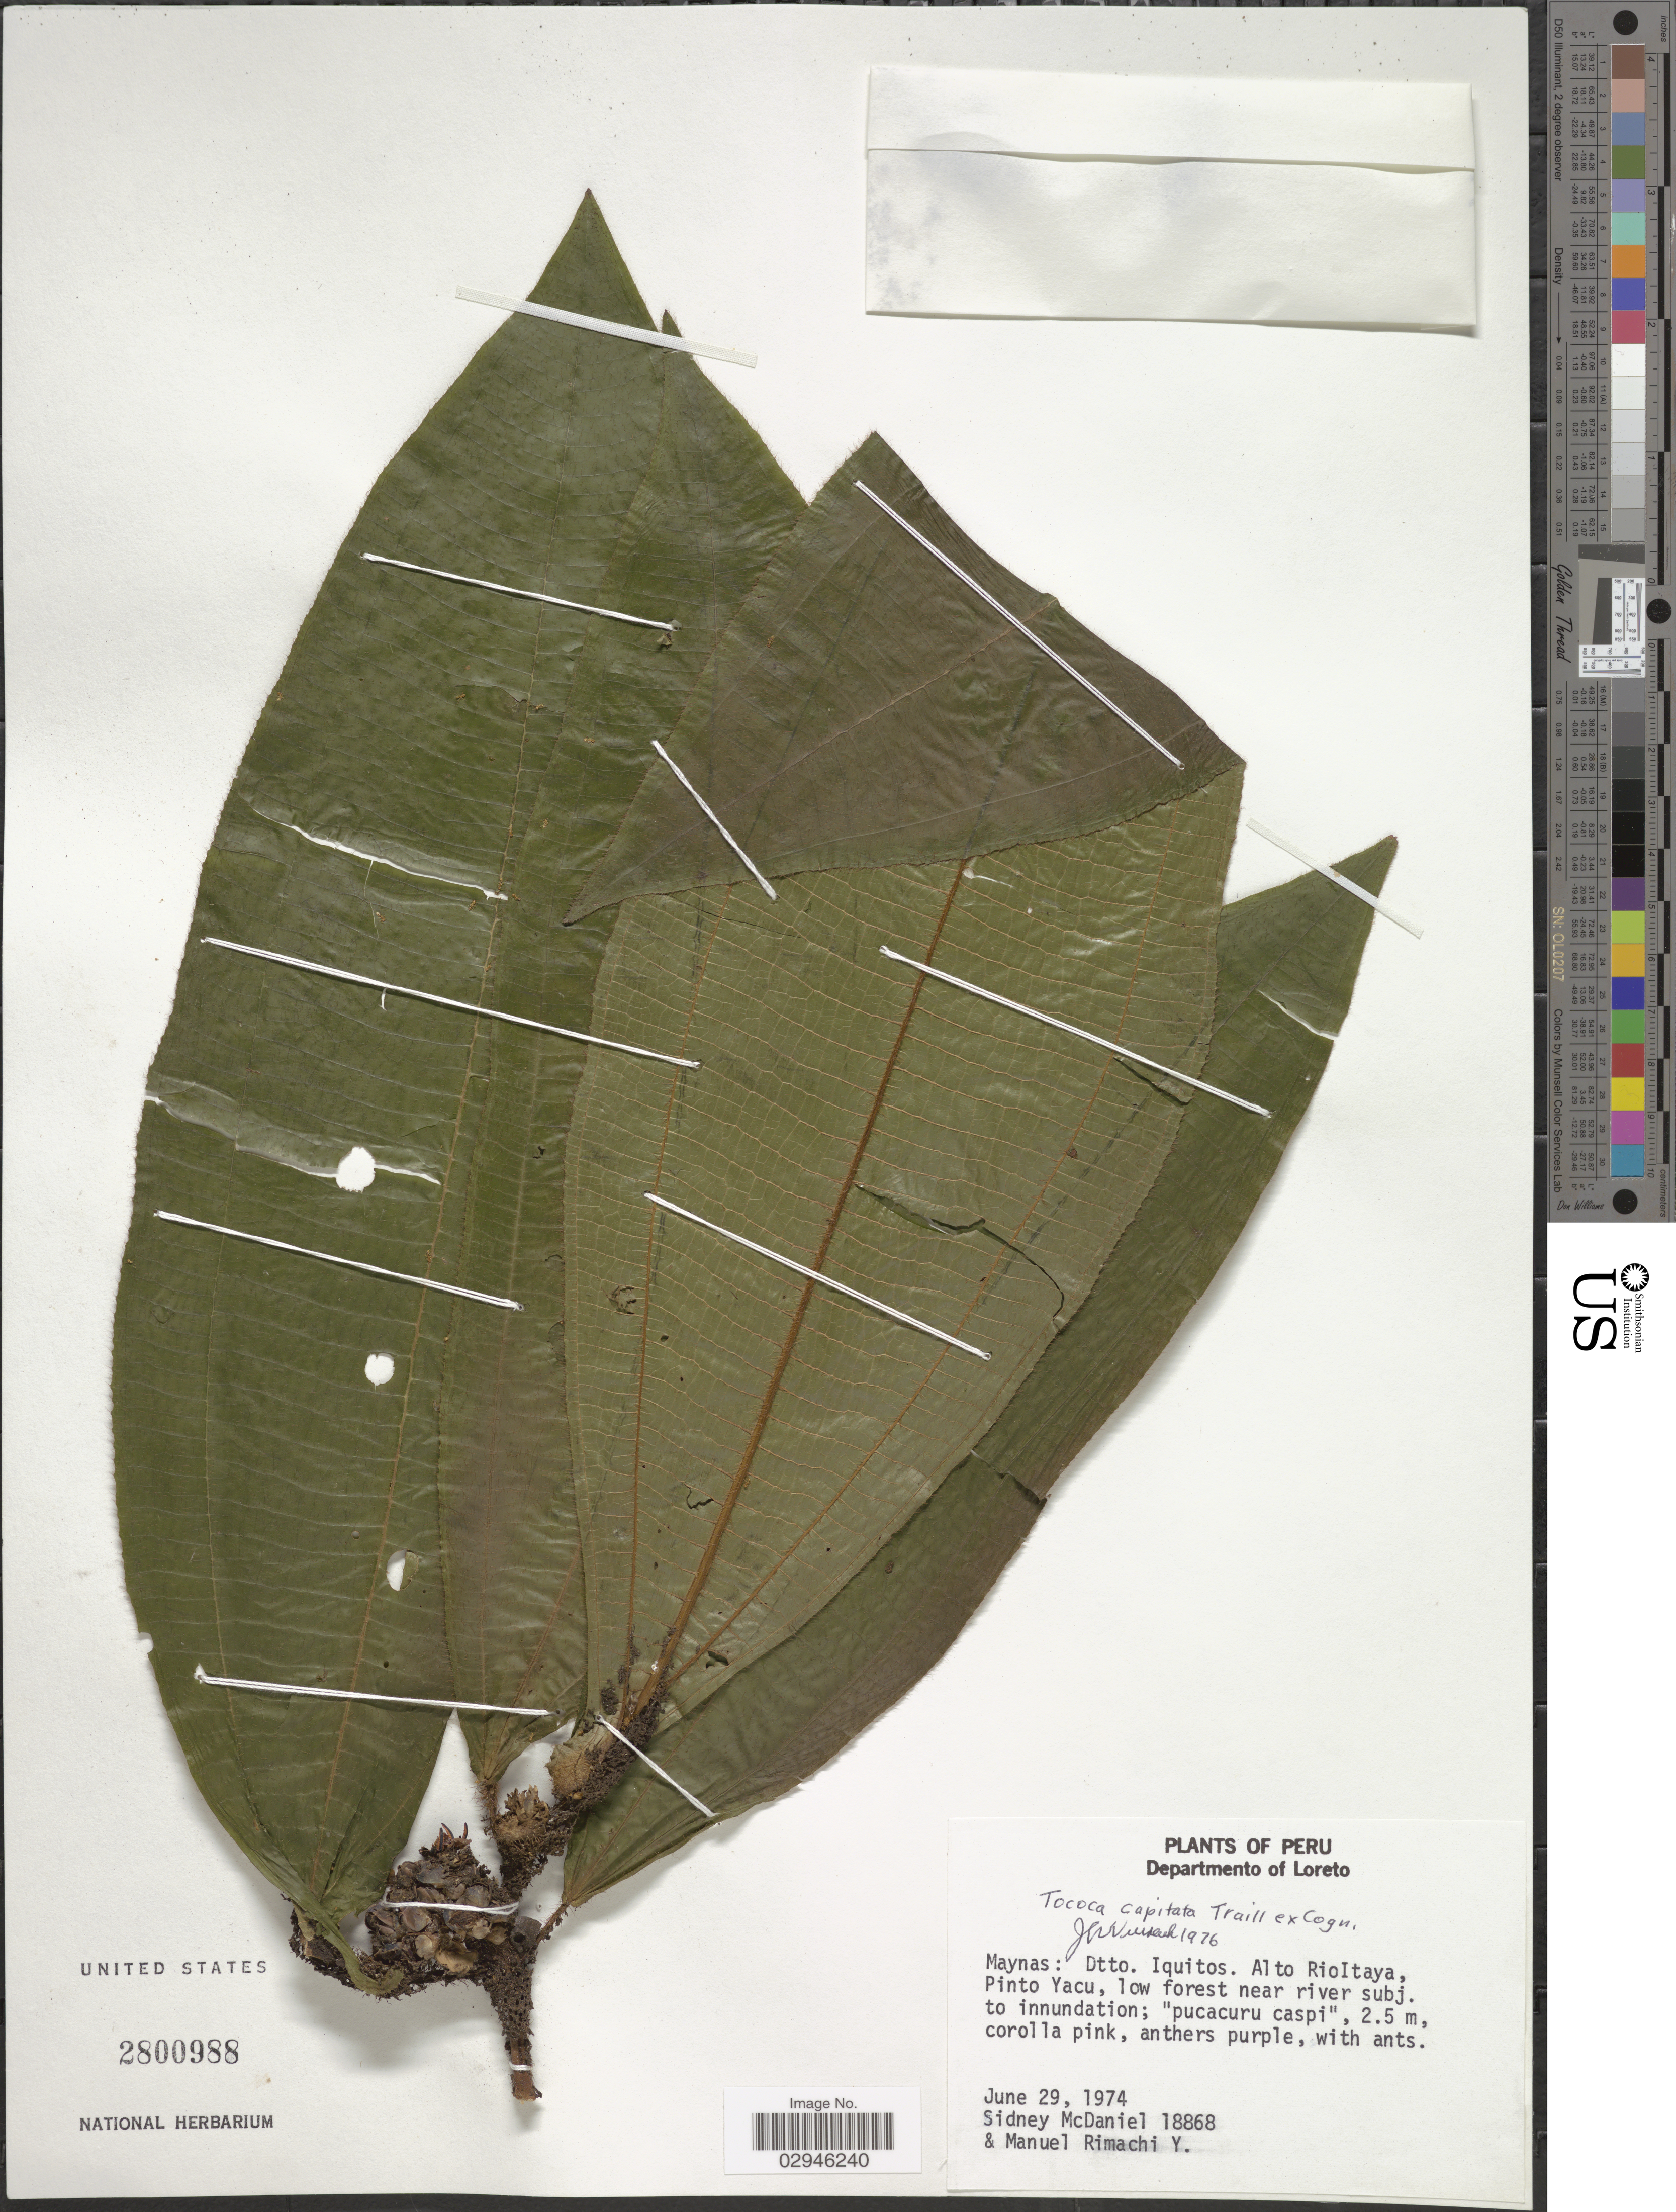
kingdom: Plantae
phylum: Tracheophyta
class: Magnoliopsida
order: Myrtales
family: Melastomataceae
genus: Tococa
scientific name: Tococa capitata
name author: Trail ex Cogn.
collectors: S. McDaniel & M. Rimachi Y.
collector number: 18868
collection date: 1974-06-29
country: Peru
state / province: Loreto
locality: Departmento of Loreto. Maynas: Dtto. Iquitos. Alto Rio Itaya, Pinto Yacu.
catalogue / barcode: US 2800988